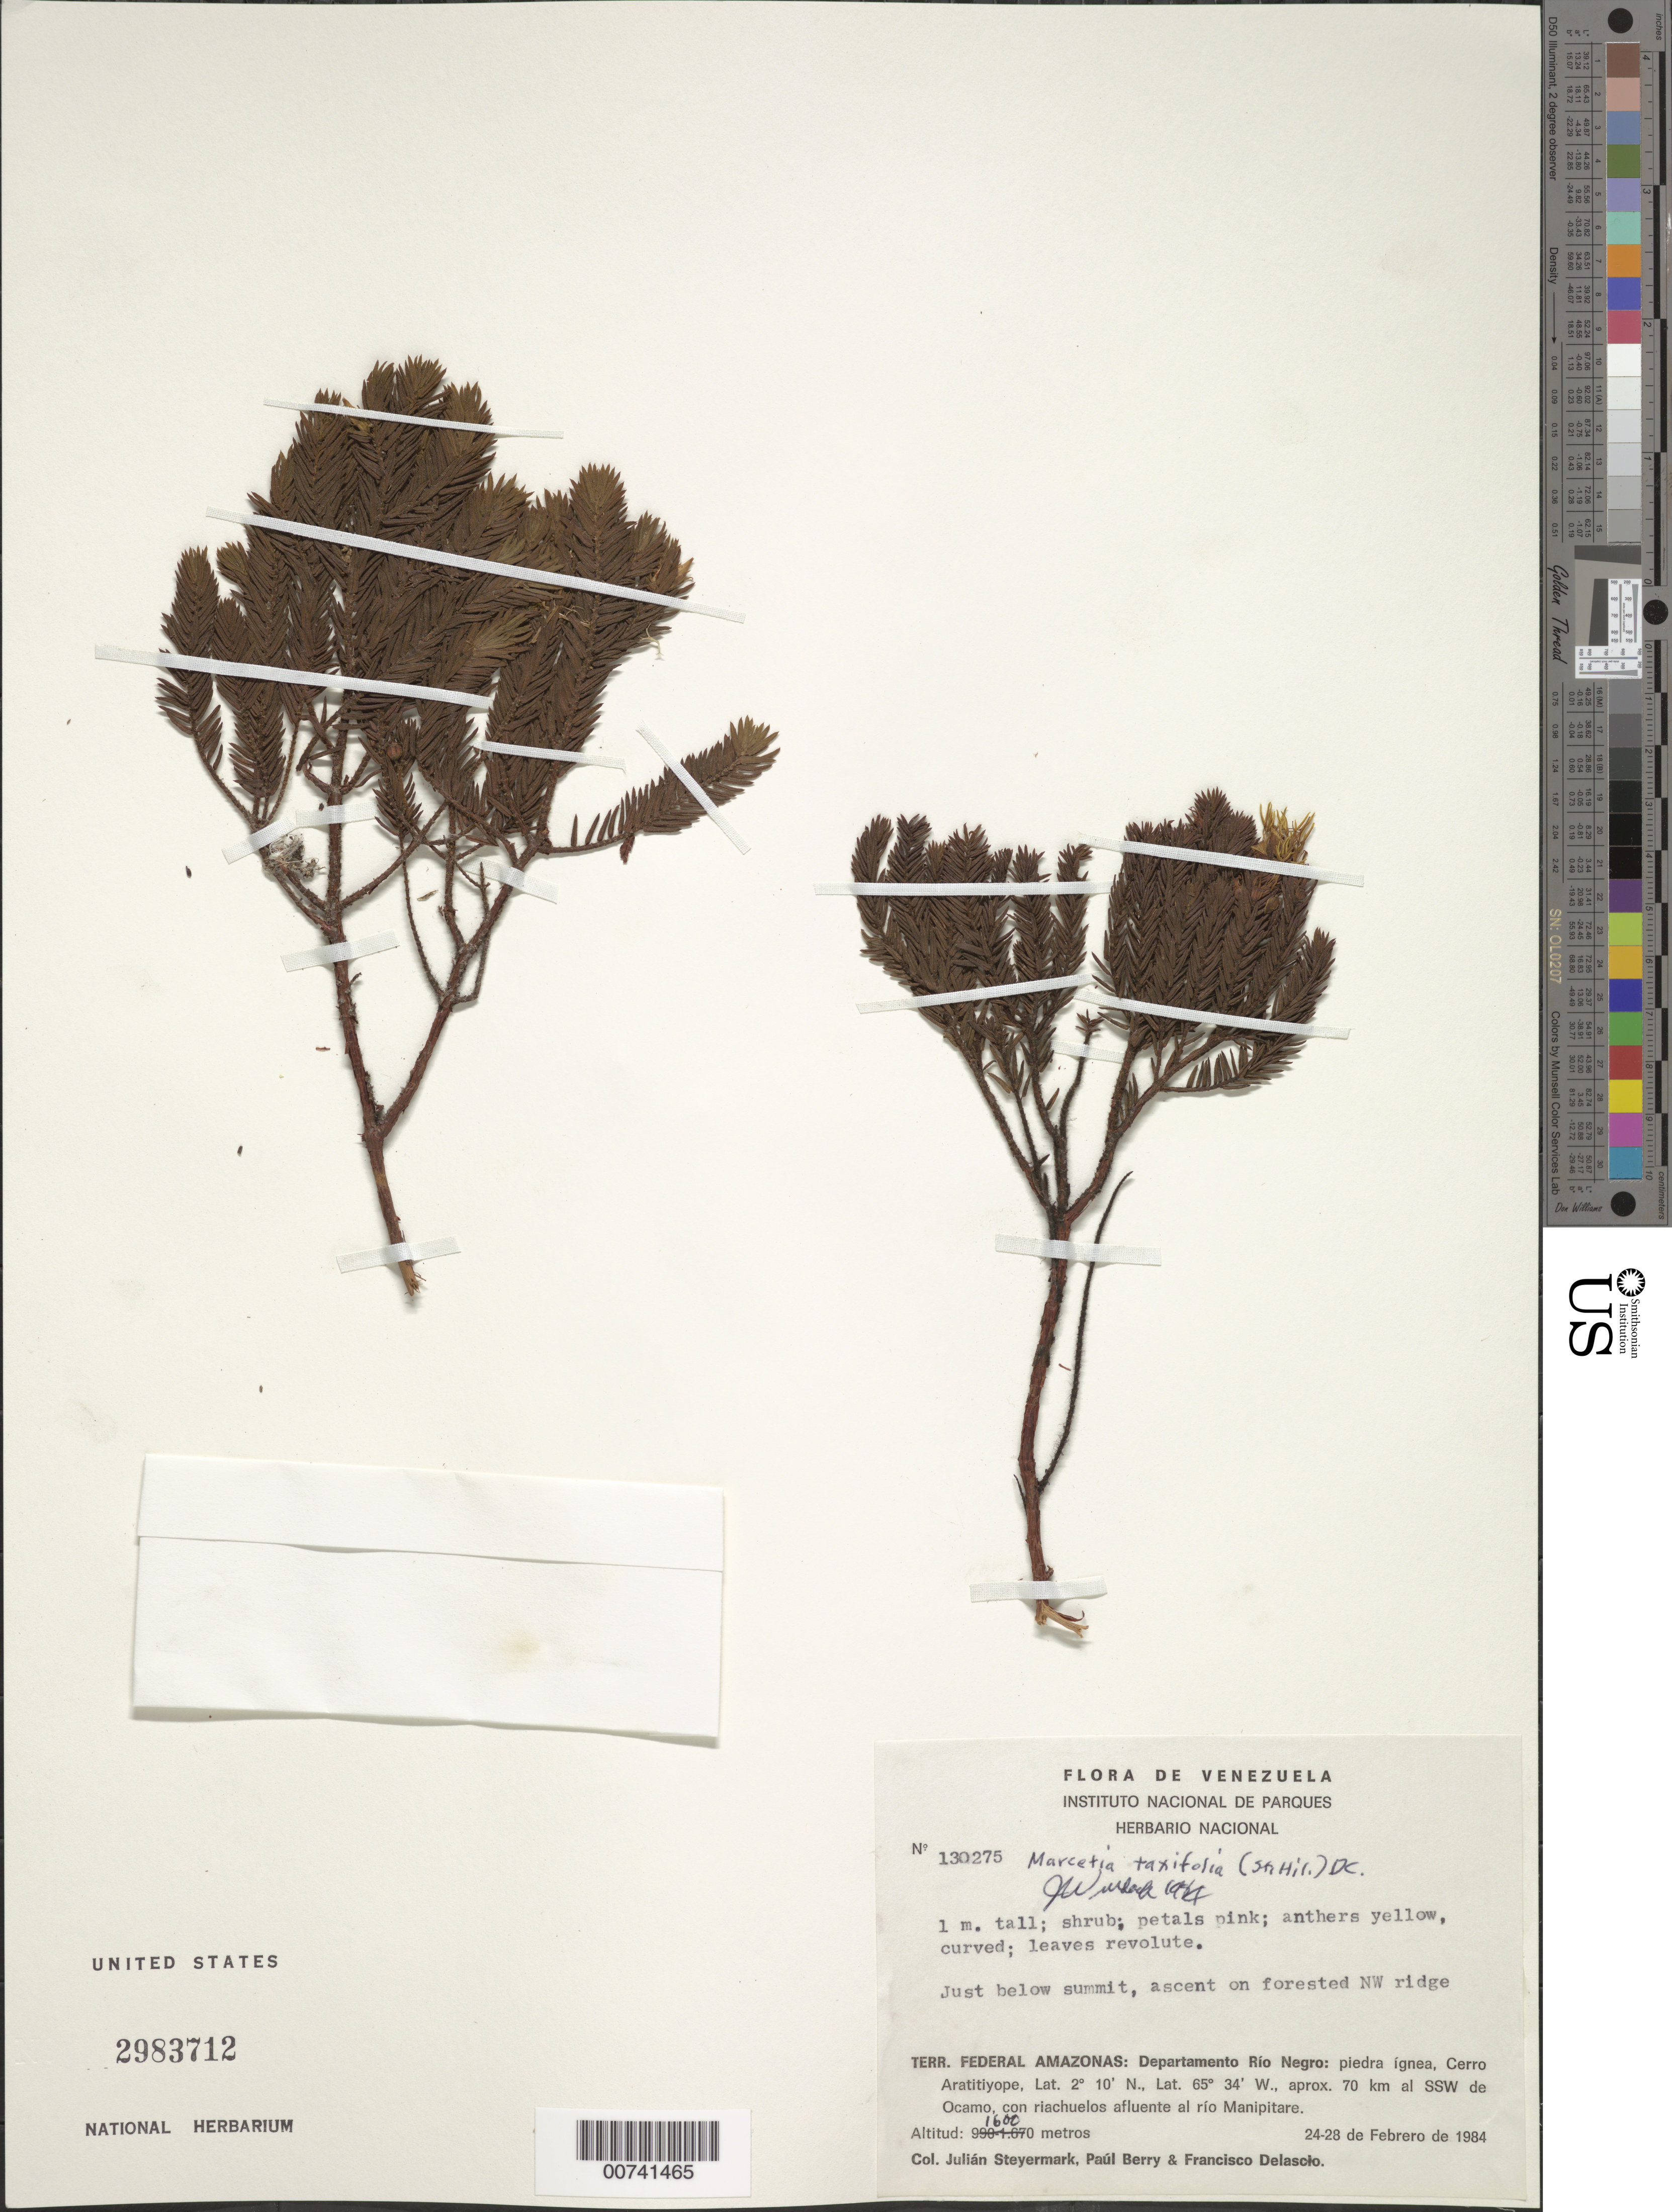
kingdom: Plantae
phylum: Tracheophyta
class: Magnoliopsida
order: Myrtales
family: Melastomataceae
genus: Marcetia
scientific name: Marcetia taxifolia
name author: (A. St.-Hil.) DC.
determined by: Wurdack, John J., (US), US (UNITED STATES)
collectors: J. Steyermark, P. Berry & F. Delascio C.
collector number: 130275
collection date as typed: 24-Feb-84 to 28-Feb-84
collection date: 1984-02-24/1984-02-28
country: Venezuela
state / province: Amazonas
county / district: Río Negro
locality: Cerro Aratitiyope, approx. 70 km SSW of Ocamo, con riachuelos afluente al Río Manipitare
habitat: Forested NW ridge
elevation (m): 990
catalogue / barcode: US 2983712